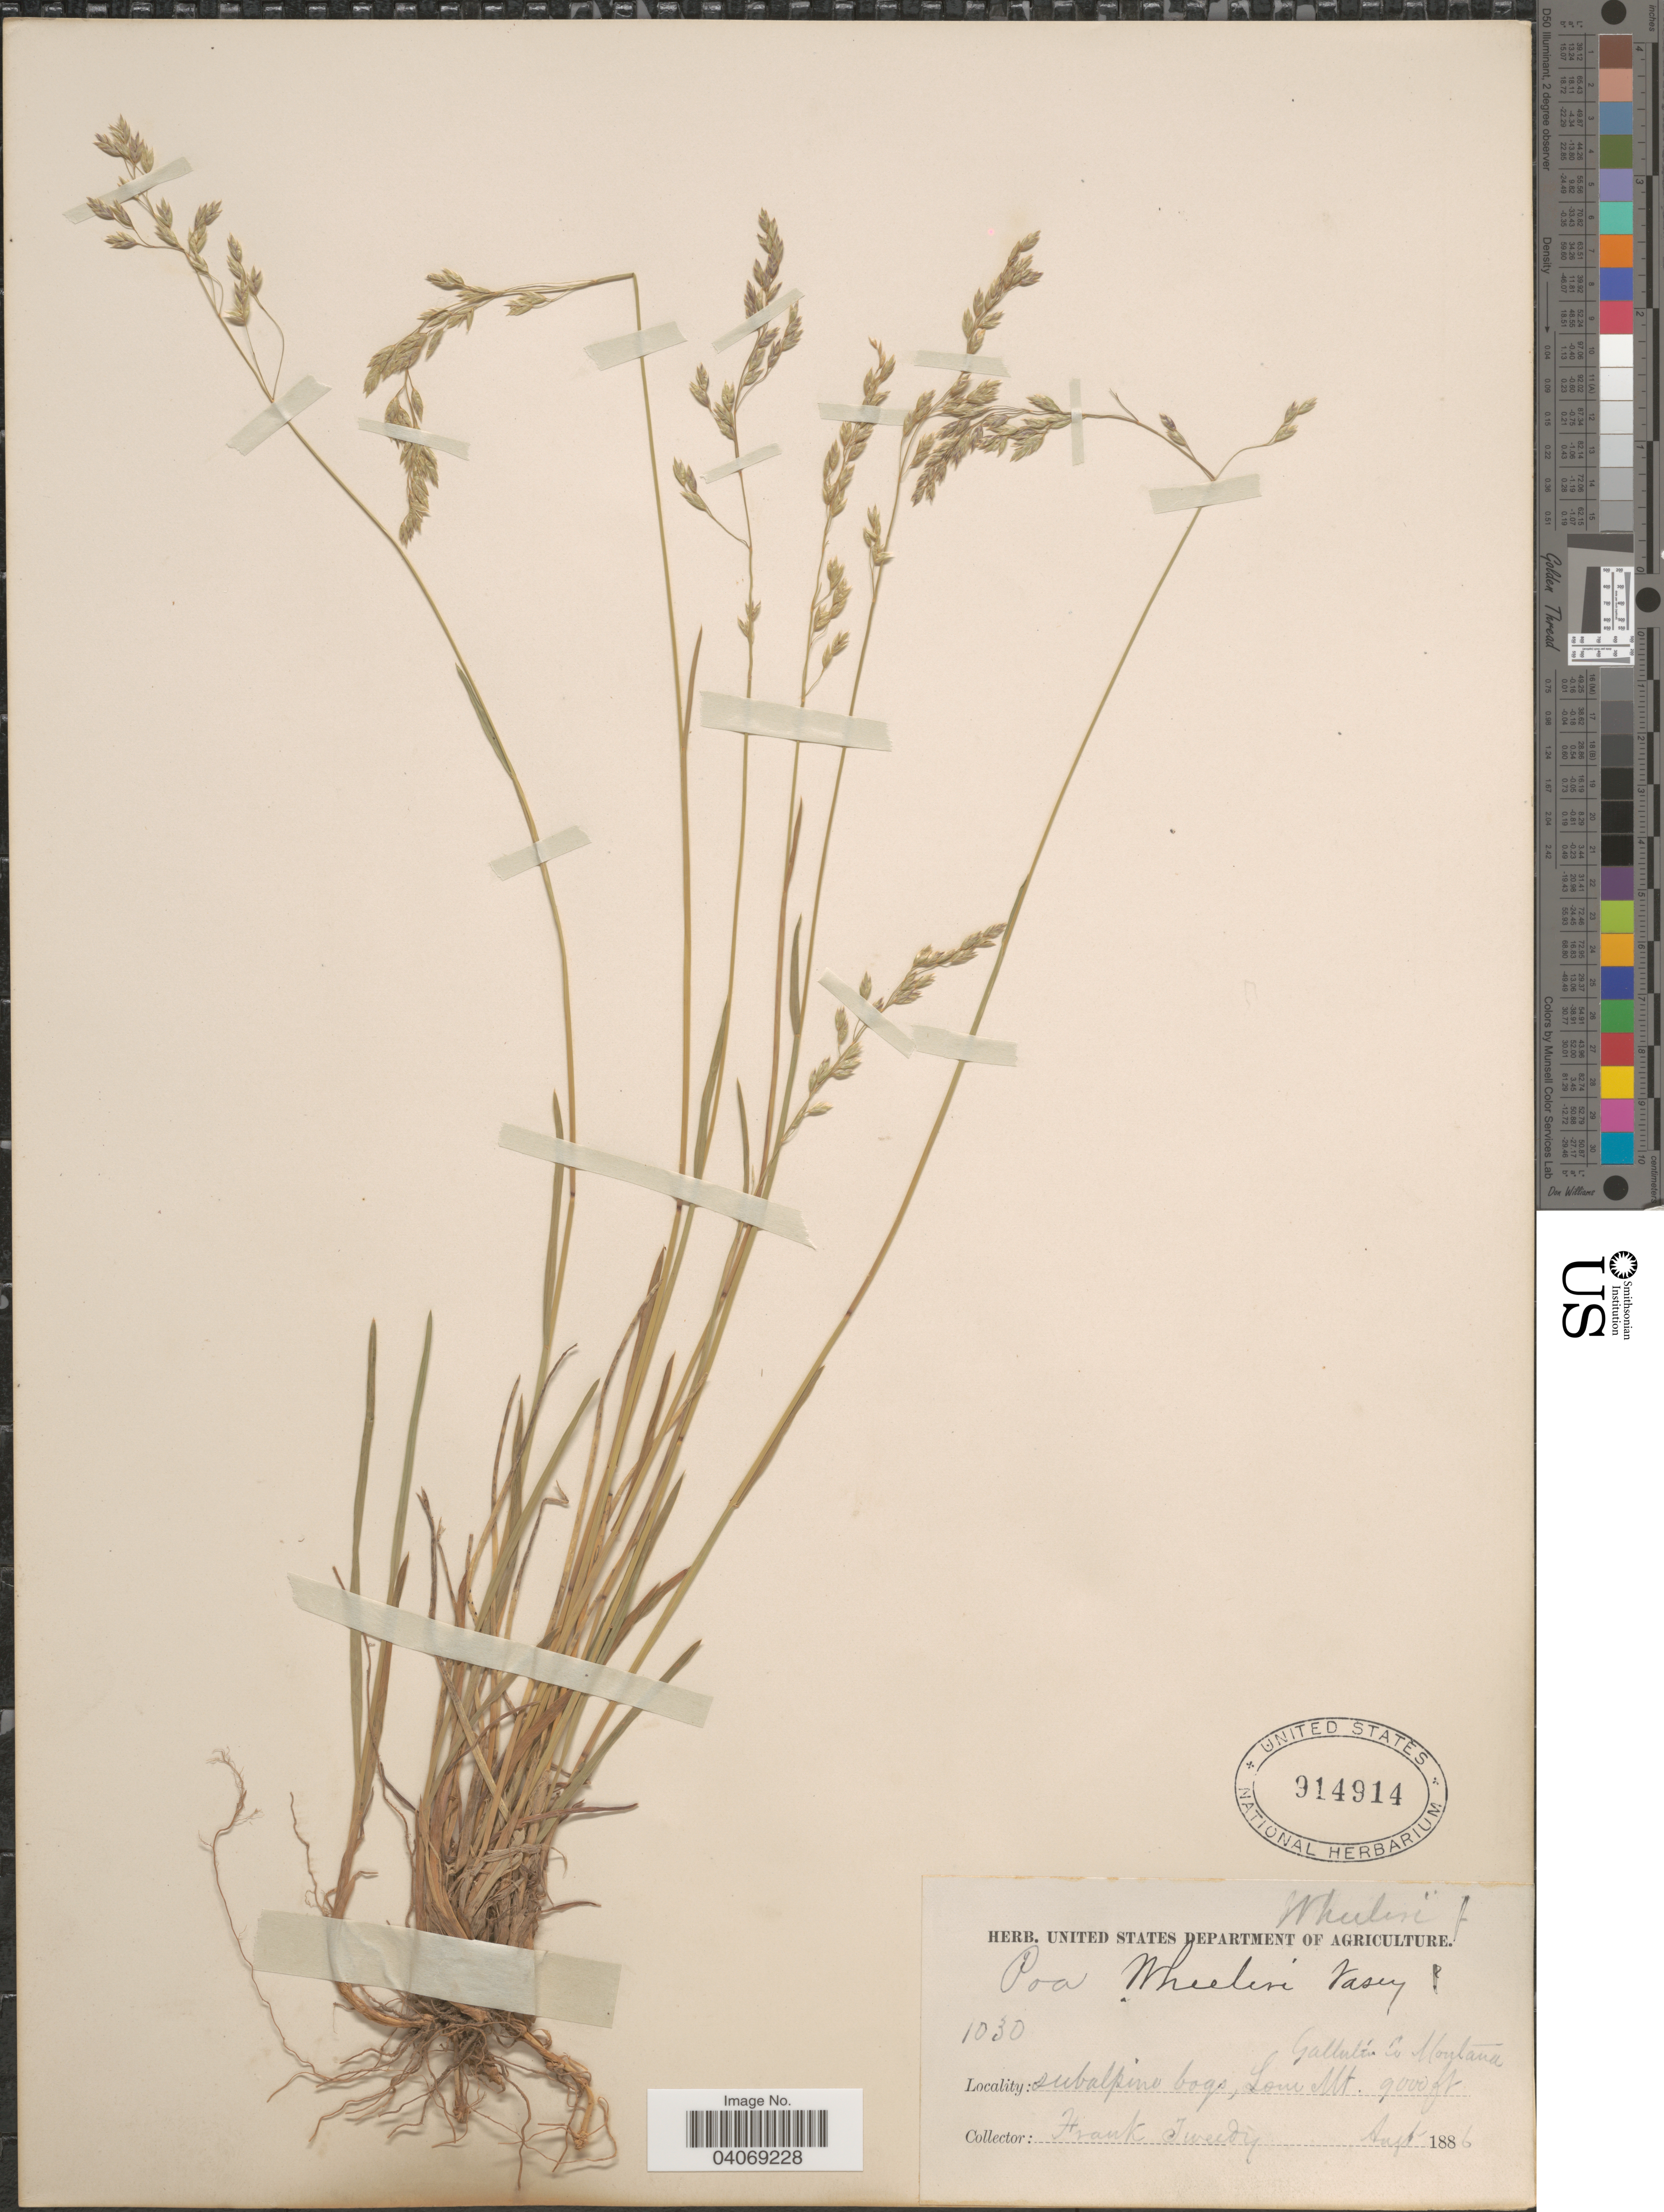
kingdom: Plantae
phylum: Tracheophyta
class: Liliopsida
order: Poales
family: Poaceae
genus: Poa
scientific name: Poa wheeleri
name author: Vasey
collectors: F. Tweedy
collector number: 1030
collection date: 1886-08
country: United States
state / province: Montana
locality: Gallatin Co. Subalpine bogs, Lone Mt.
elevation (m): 2743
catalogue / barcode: US 914914